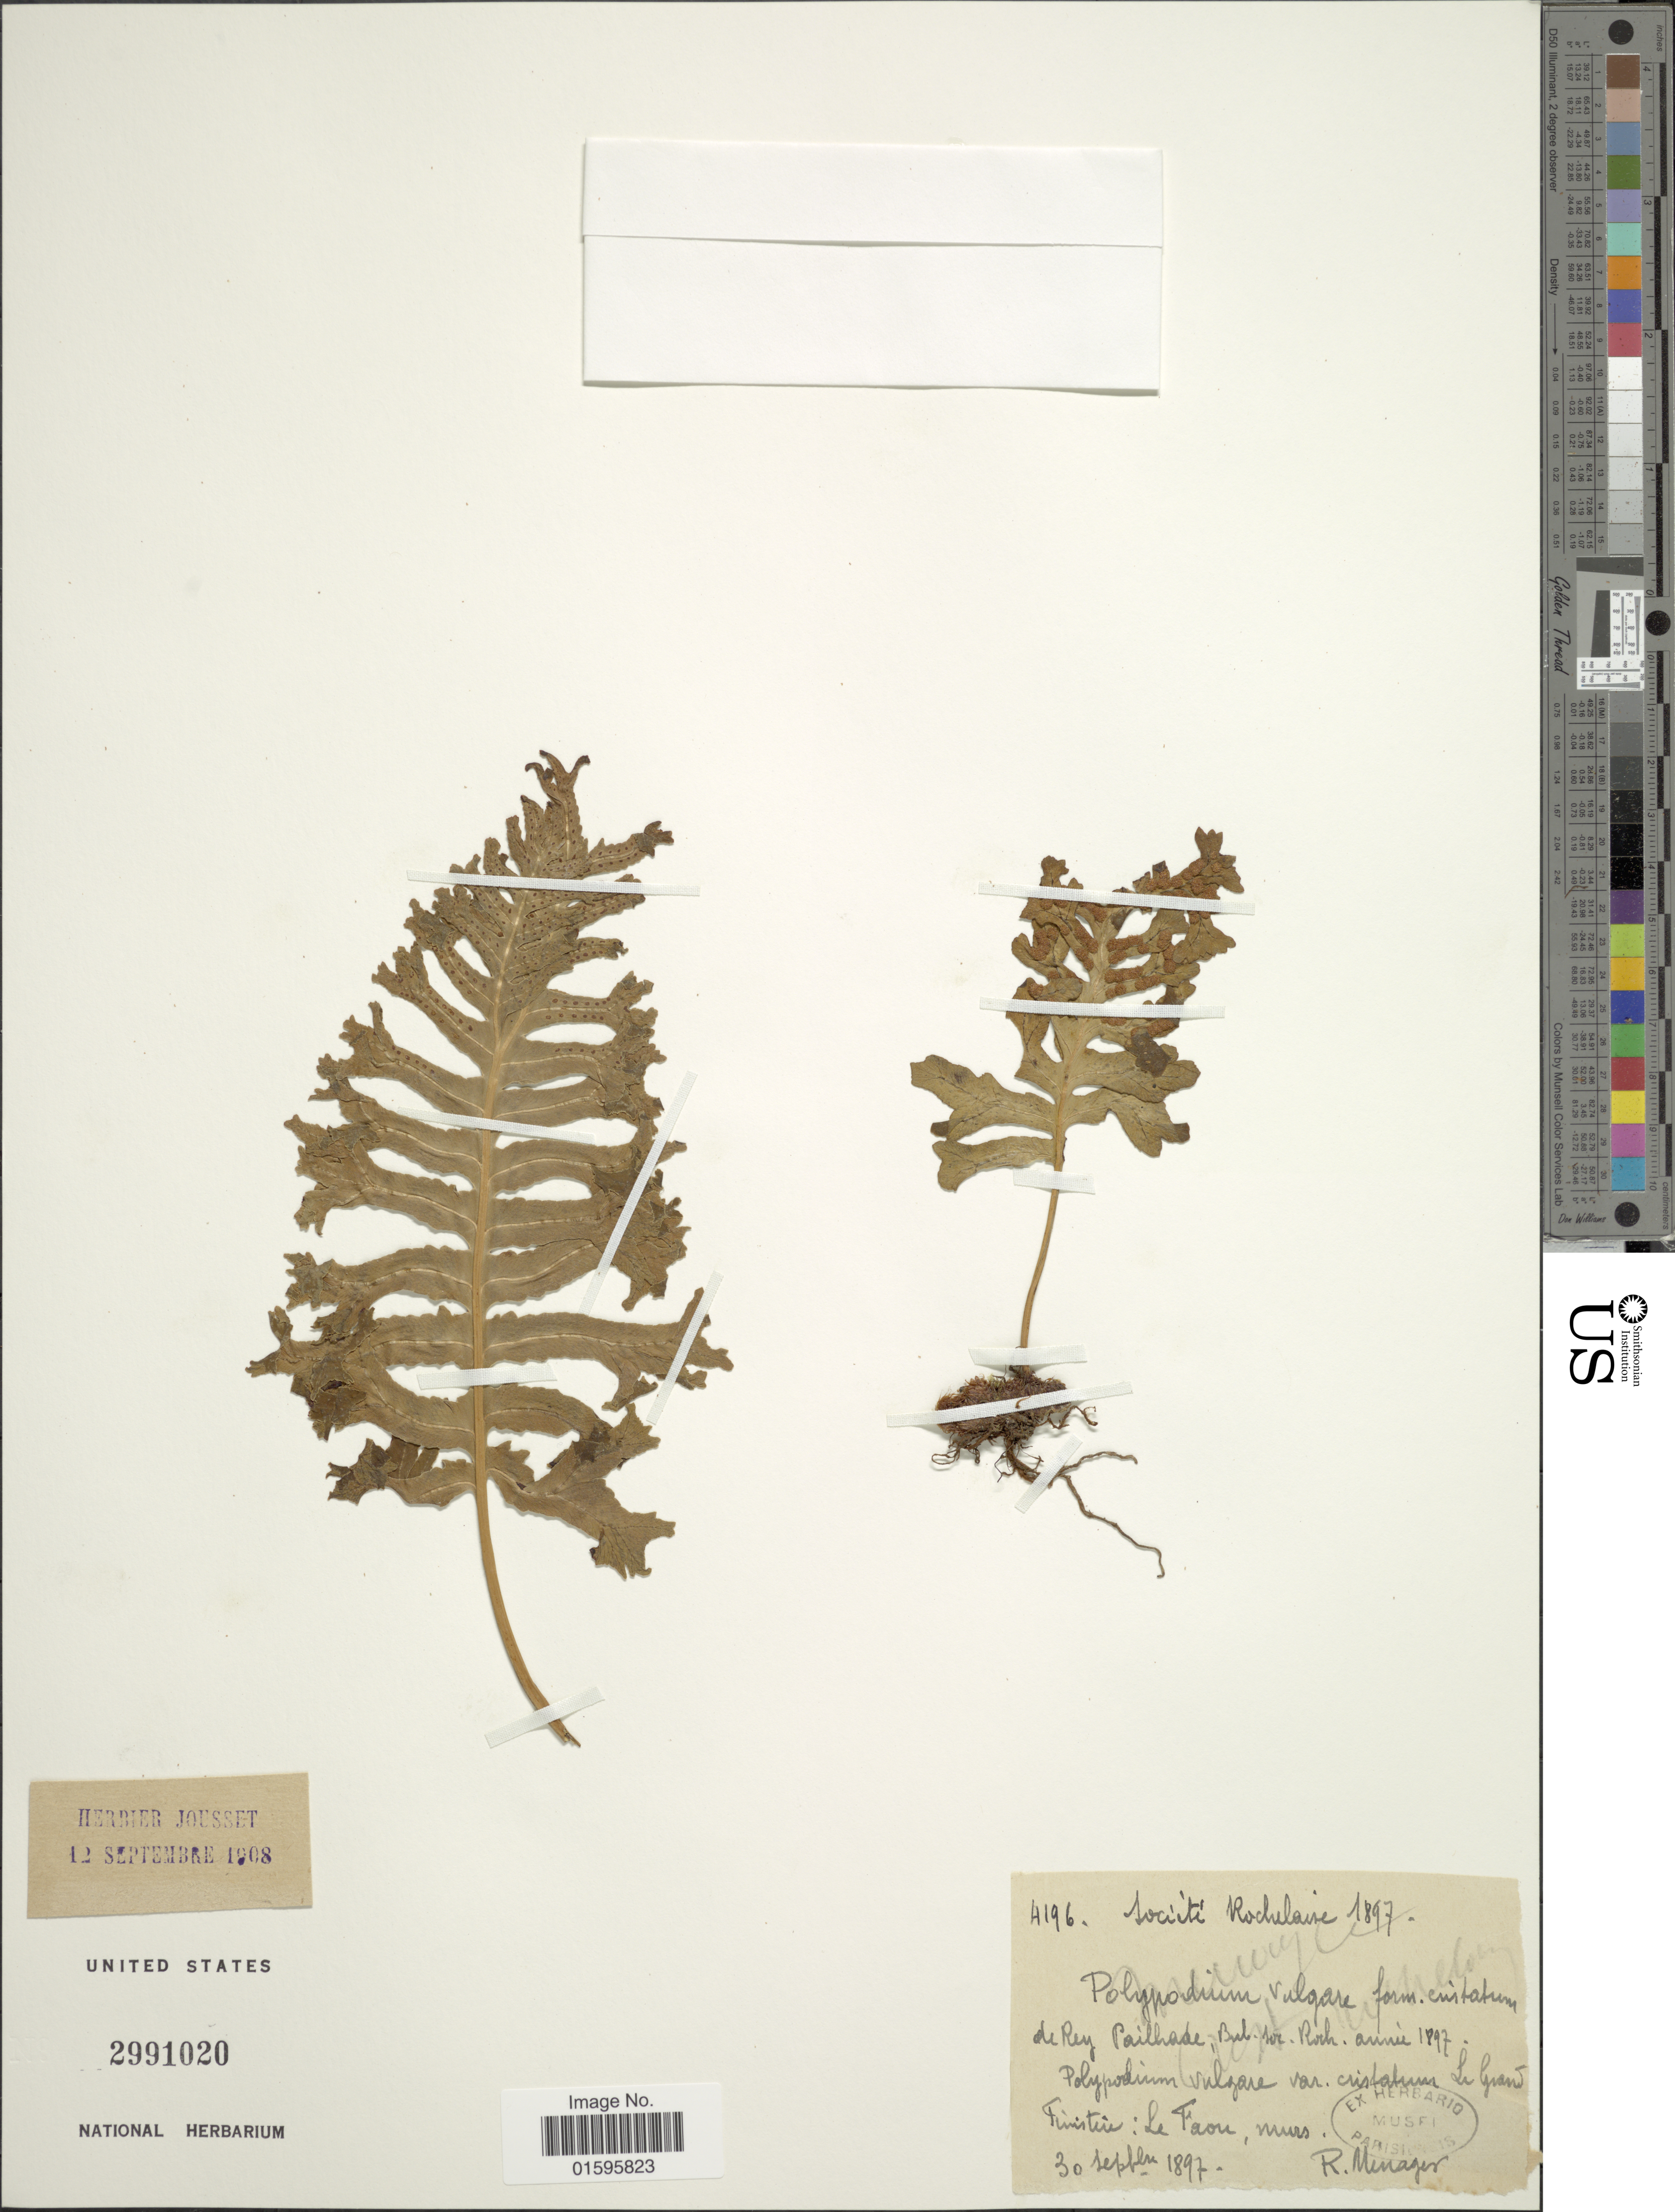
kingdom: Plantae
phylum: Tracheophyta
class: Polypodiopsida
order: Polypodiales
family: Polypodiaceae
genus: Polypodium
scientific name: Polypodium vulgare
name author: L.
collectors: R. Menager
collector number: A196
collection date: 1897-09-30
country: France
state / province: Bretagne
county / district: Finistère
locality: Societi Rochelaise, Finistere: LeFaou, murs [interpreted]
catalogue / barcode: US 2991020